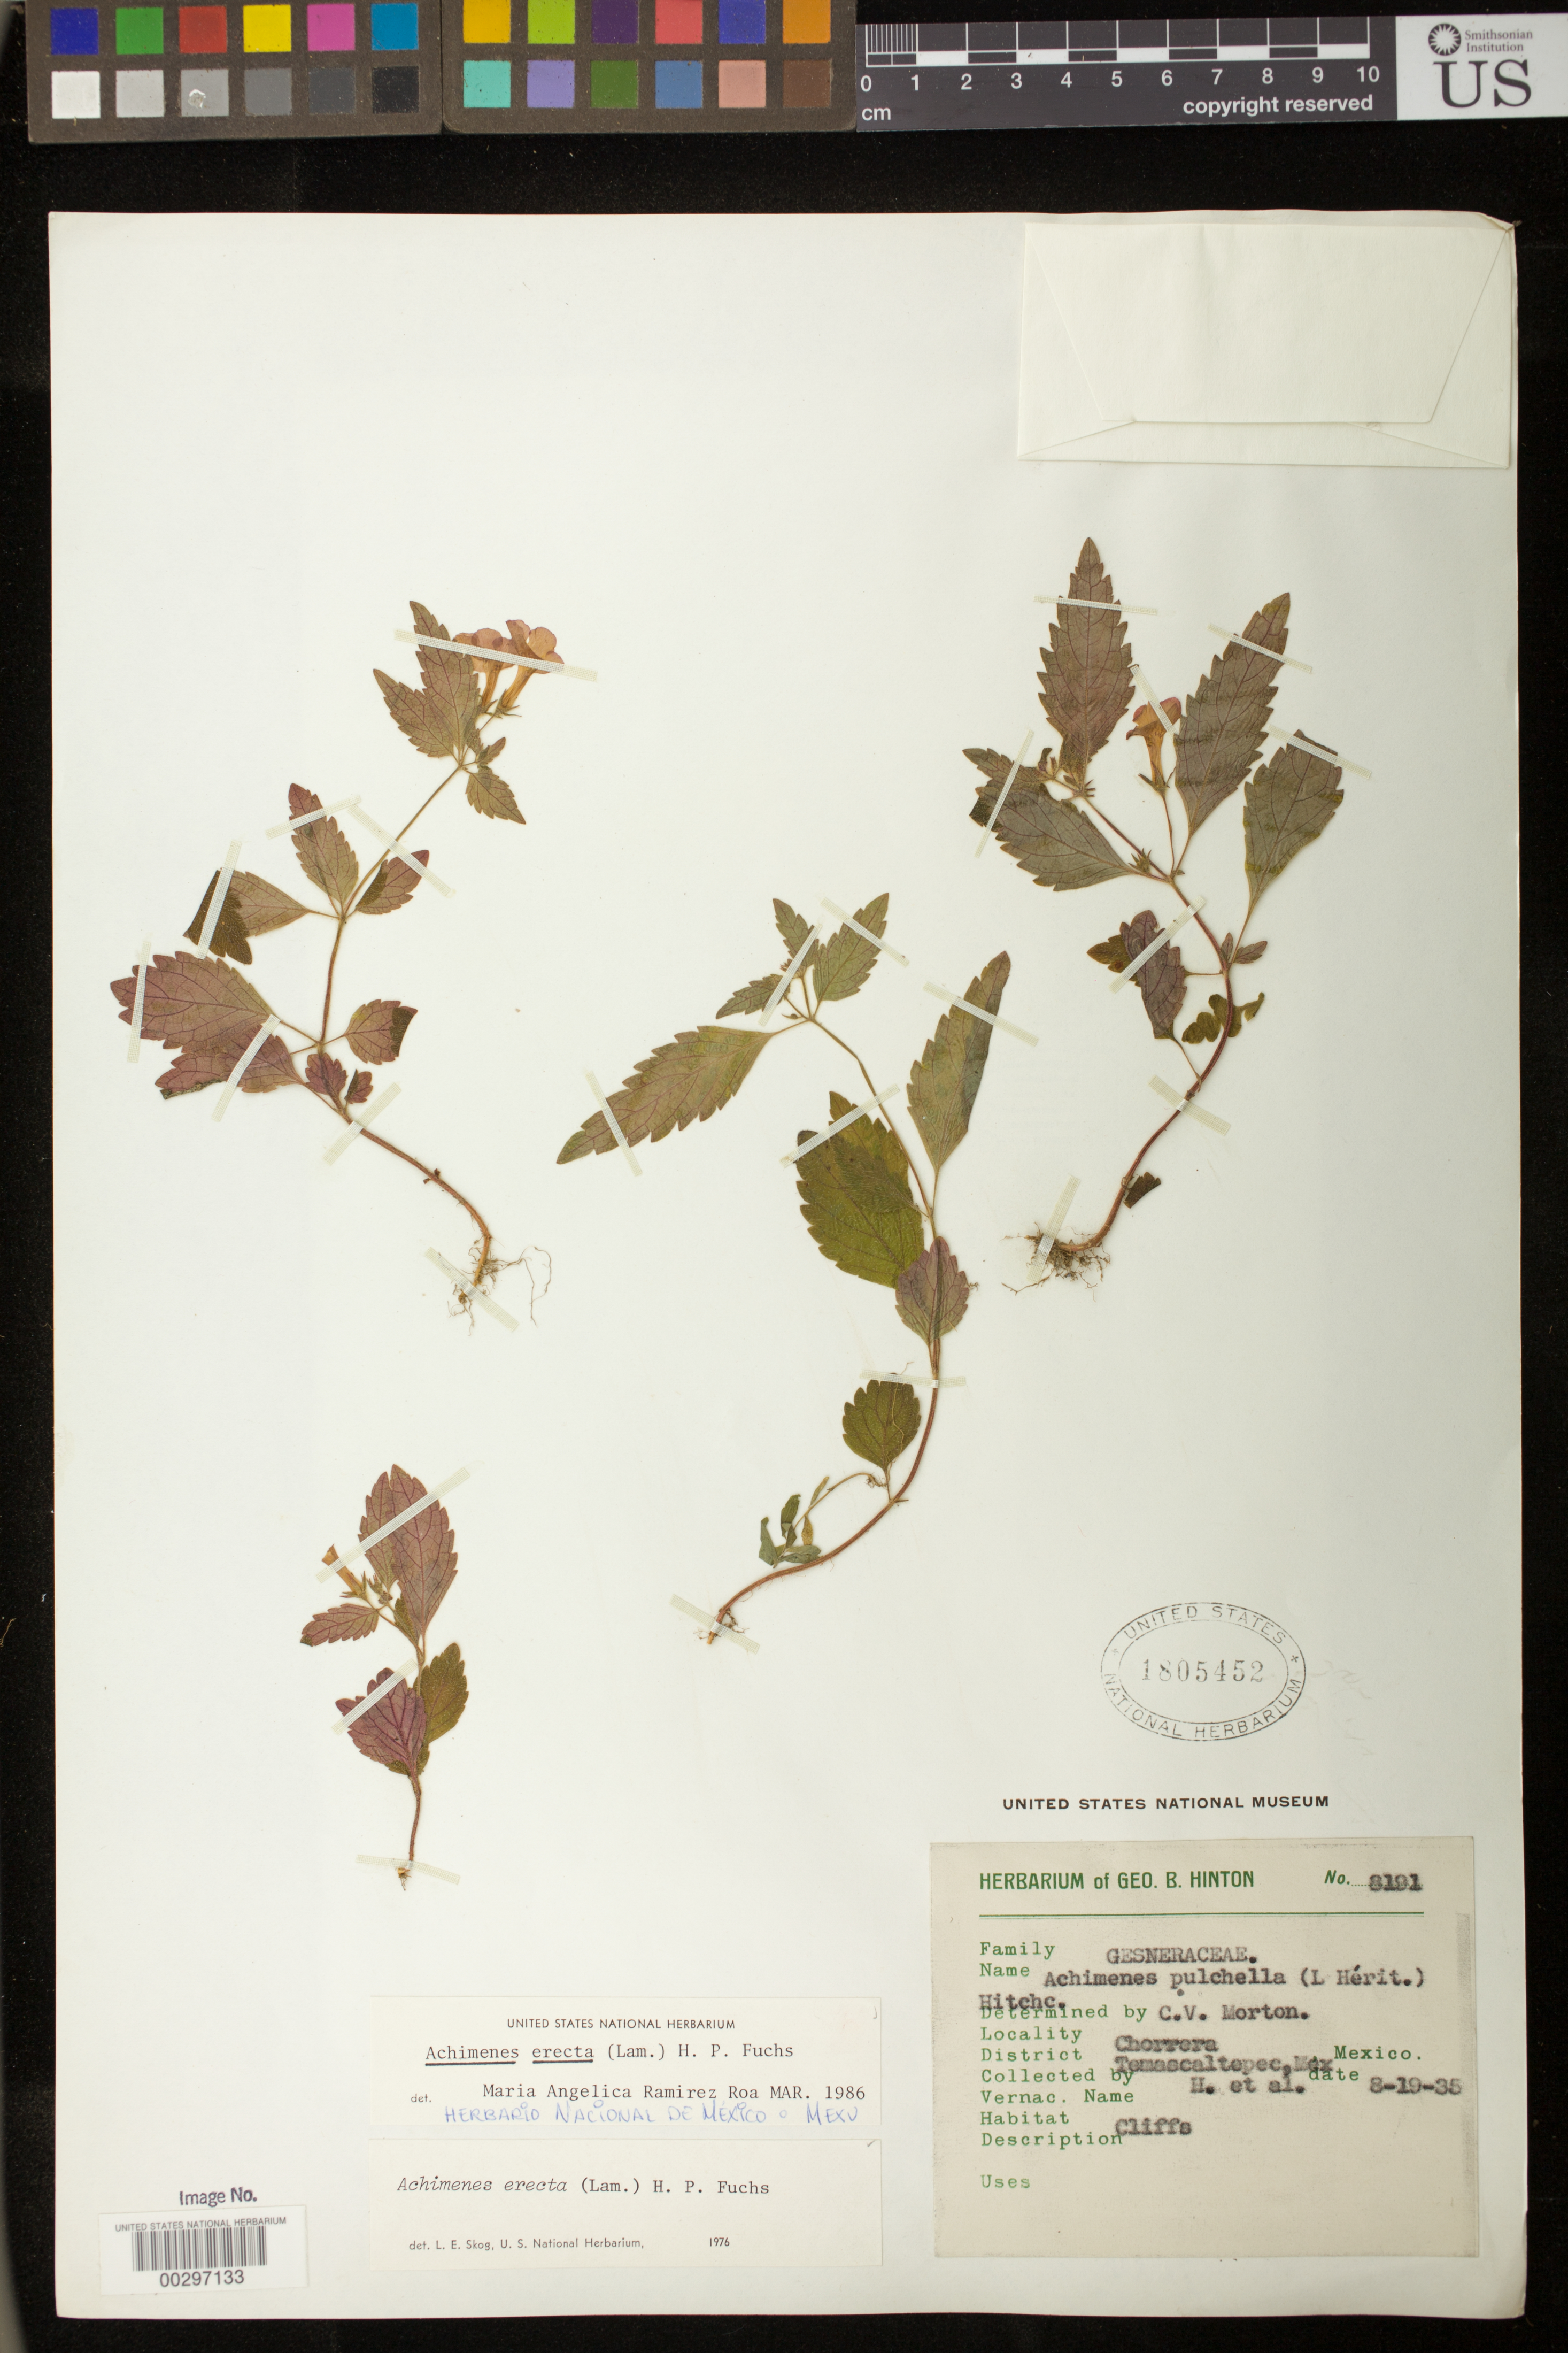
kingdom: Plantae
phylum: Tracheophyta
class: Magnoliopsida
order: Lamiales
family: Gesneriaceae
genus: Achimenes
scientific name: Achimenes erecta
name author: (Lam.) H.P. Fuchs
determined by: Skog, Laurence E.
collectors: G. B. Hinton & et al.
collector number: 8191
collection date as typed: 19 Aug 1935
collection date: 1935-08-19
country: Mexico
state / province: México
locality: Dist. Temascaltepec, Chorrero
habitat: Cliffs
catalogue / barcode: US 1805452